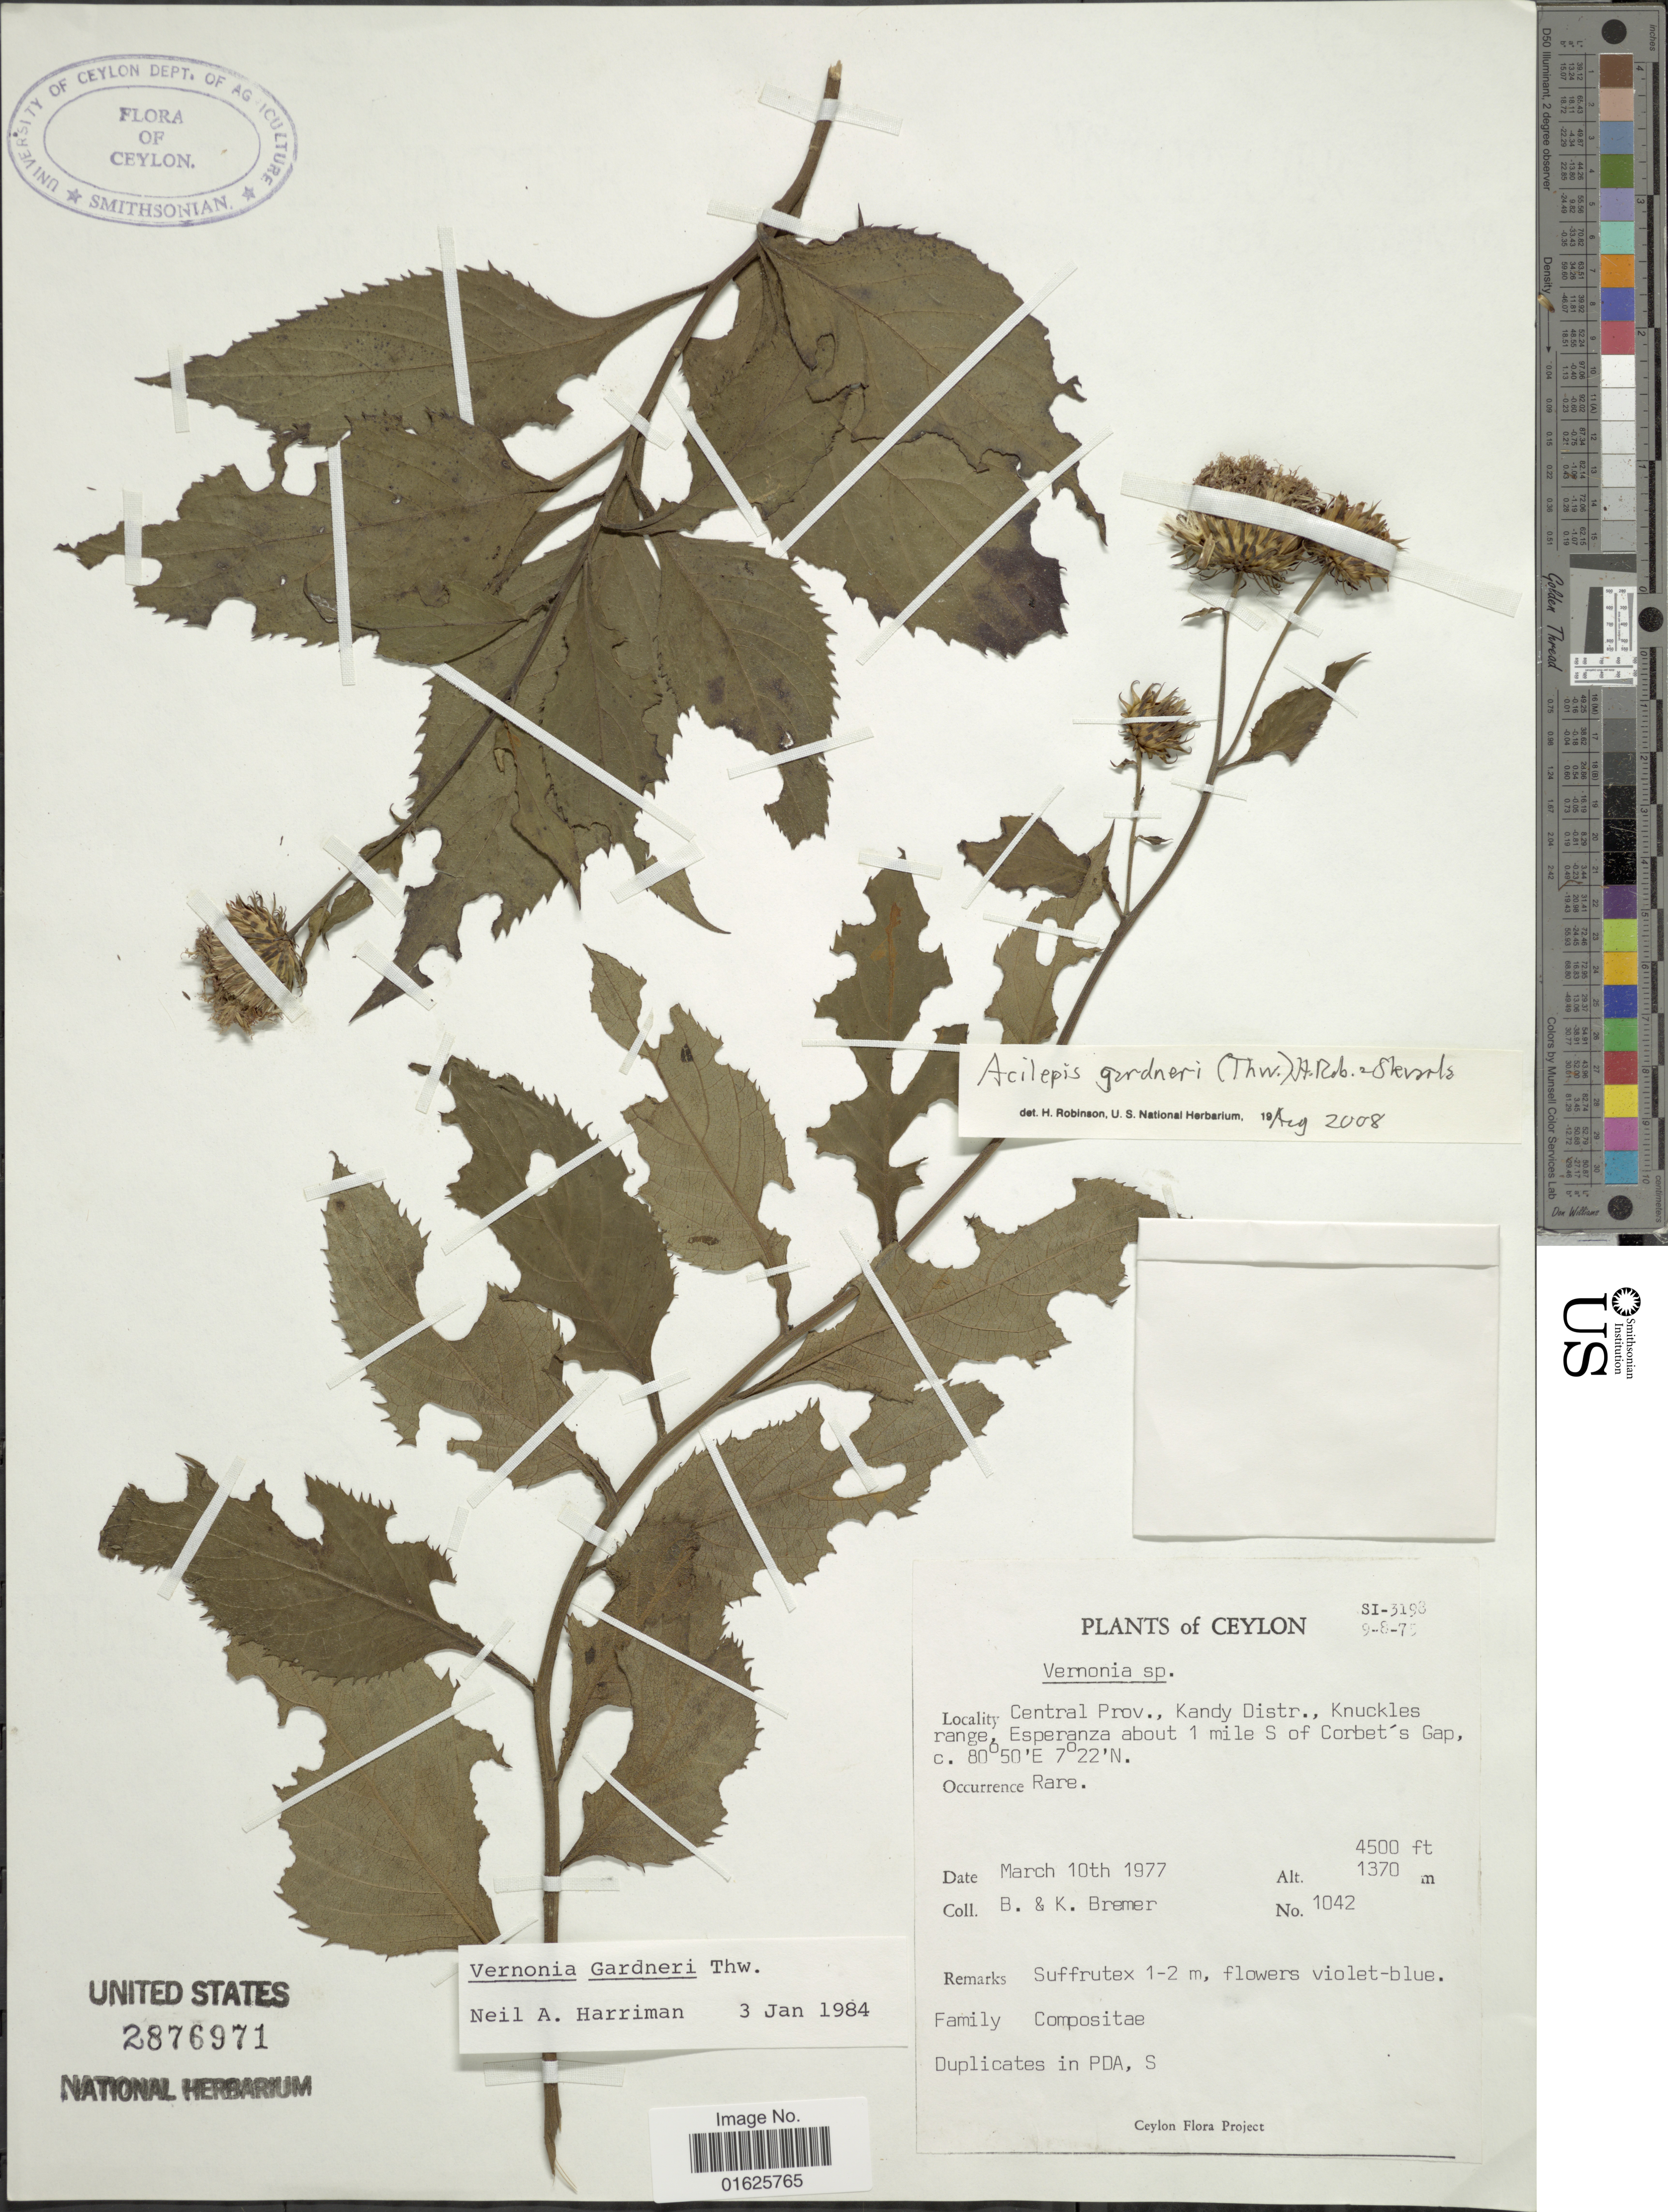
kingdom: Plantae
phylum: Tracheophyta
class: Magnoliopsida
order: Asterales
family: Asteraceae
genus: Acilepis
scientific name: Acilepis gardneri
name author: (Thwaites) H. Rob. & Skvarla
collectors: B. Bremer & K. Bremer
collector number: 1042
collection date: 1977-03-10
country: Sri Lanka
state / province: Central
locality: Kandy Distr., Knuckles range, Esperanza about 1 mile S of Corbet's Gap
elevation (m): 1372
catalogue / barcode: US 2876971